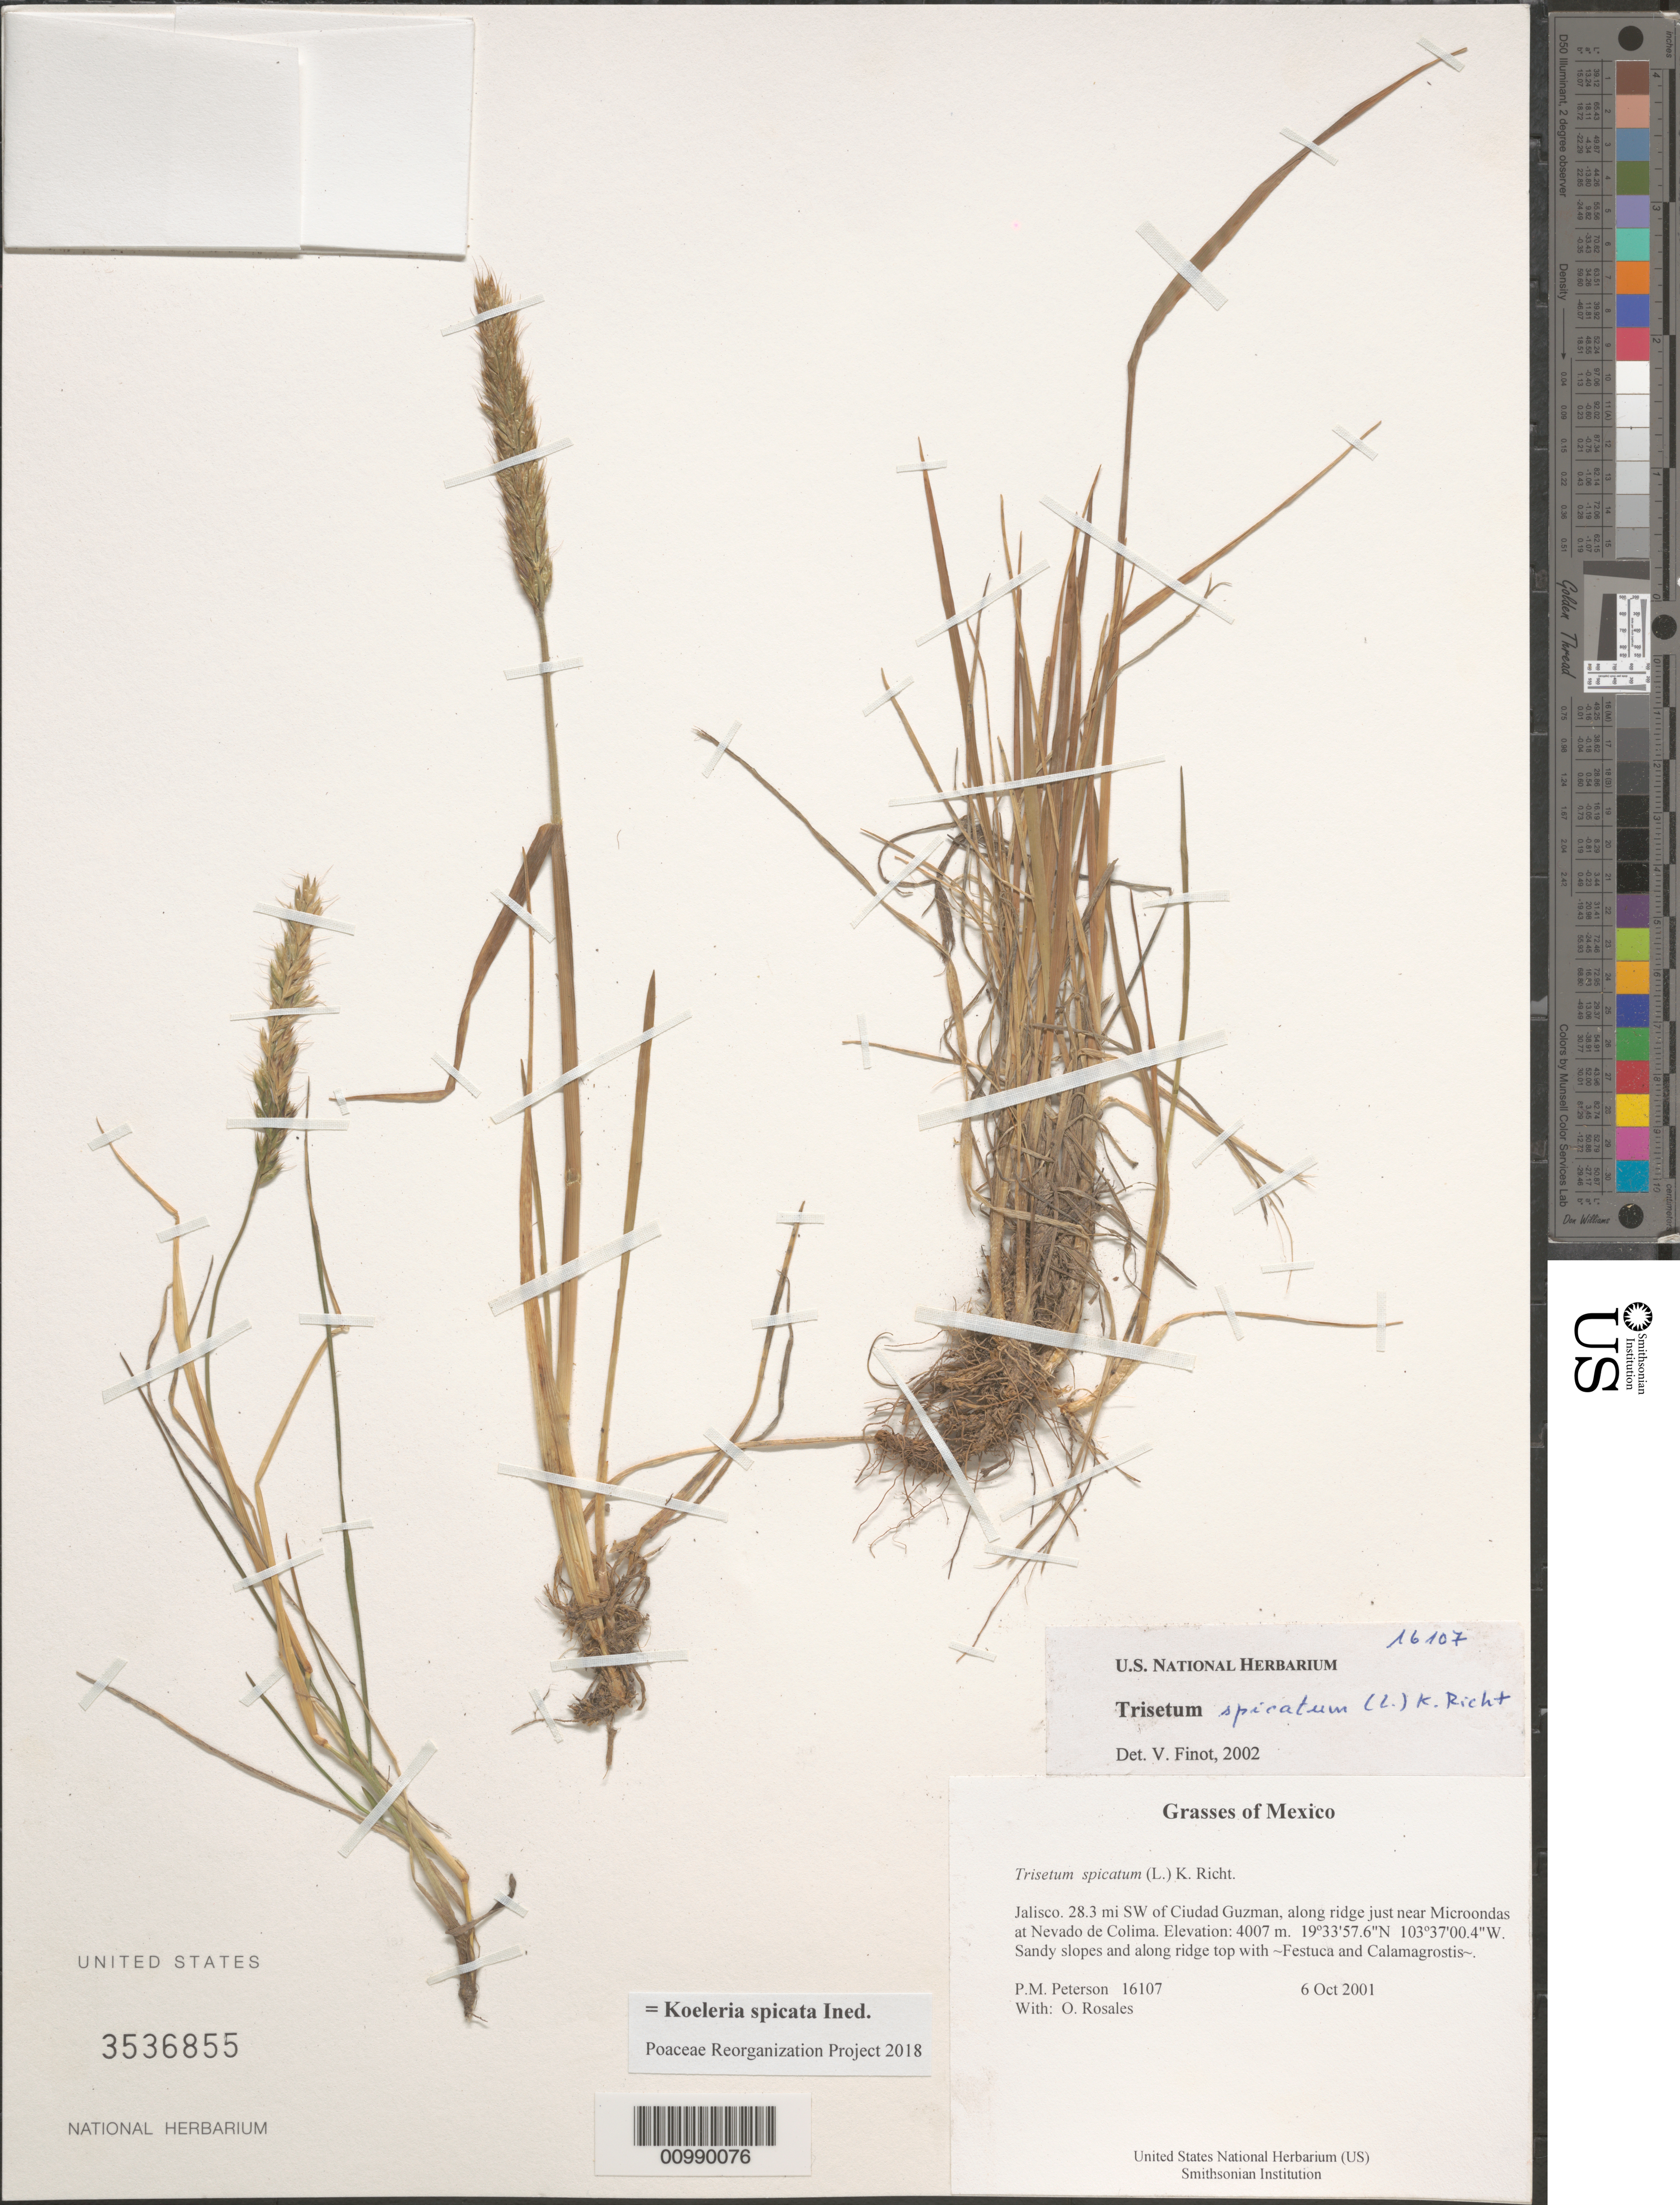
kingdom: Plantae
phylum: Tracheophyta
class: Liliopsida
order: Poales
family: Poaceae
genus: Koeleria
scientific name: Koeleria spicata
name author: (L.) Barberá et al.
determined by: Poaceae Reorganization Project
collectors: P. M. Peterson & O. Rosales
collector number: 16107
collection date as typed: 06 Oct 2001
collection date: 2001-10-06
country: Mexico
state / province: Jalisco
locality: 28.3 mi SW of Ciudad Guzman, along ridge just near Microondas at Nevado de Colima.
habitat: Sandy slopes and along ridge top with ~Festuca and Calamagrostis~.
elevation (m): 4007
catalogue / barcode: US 3536855